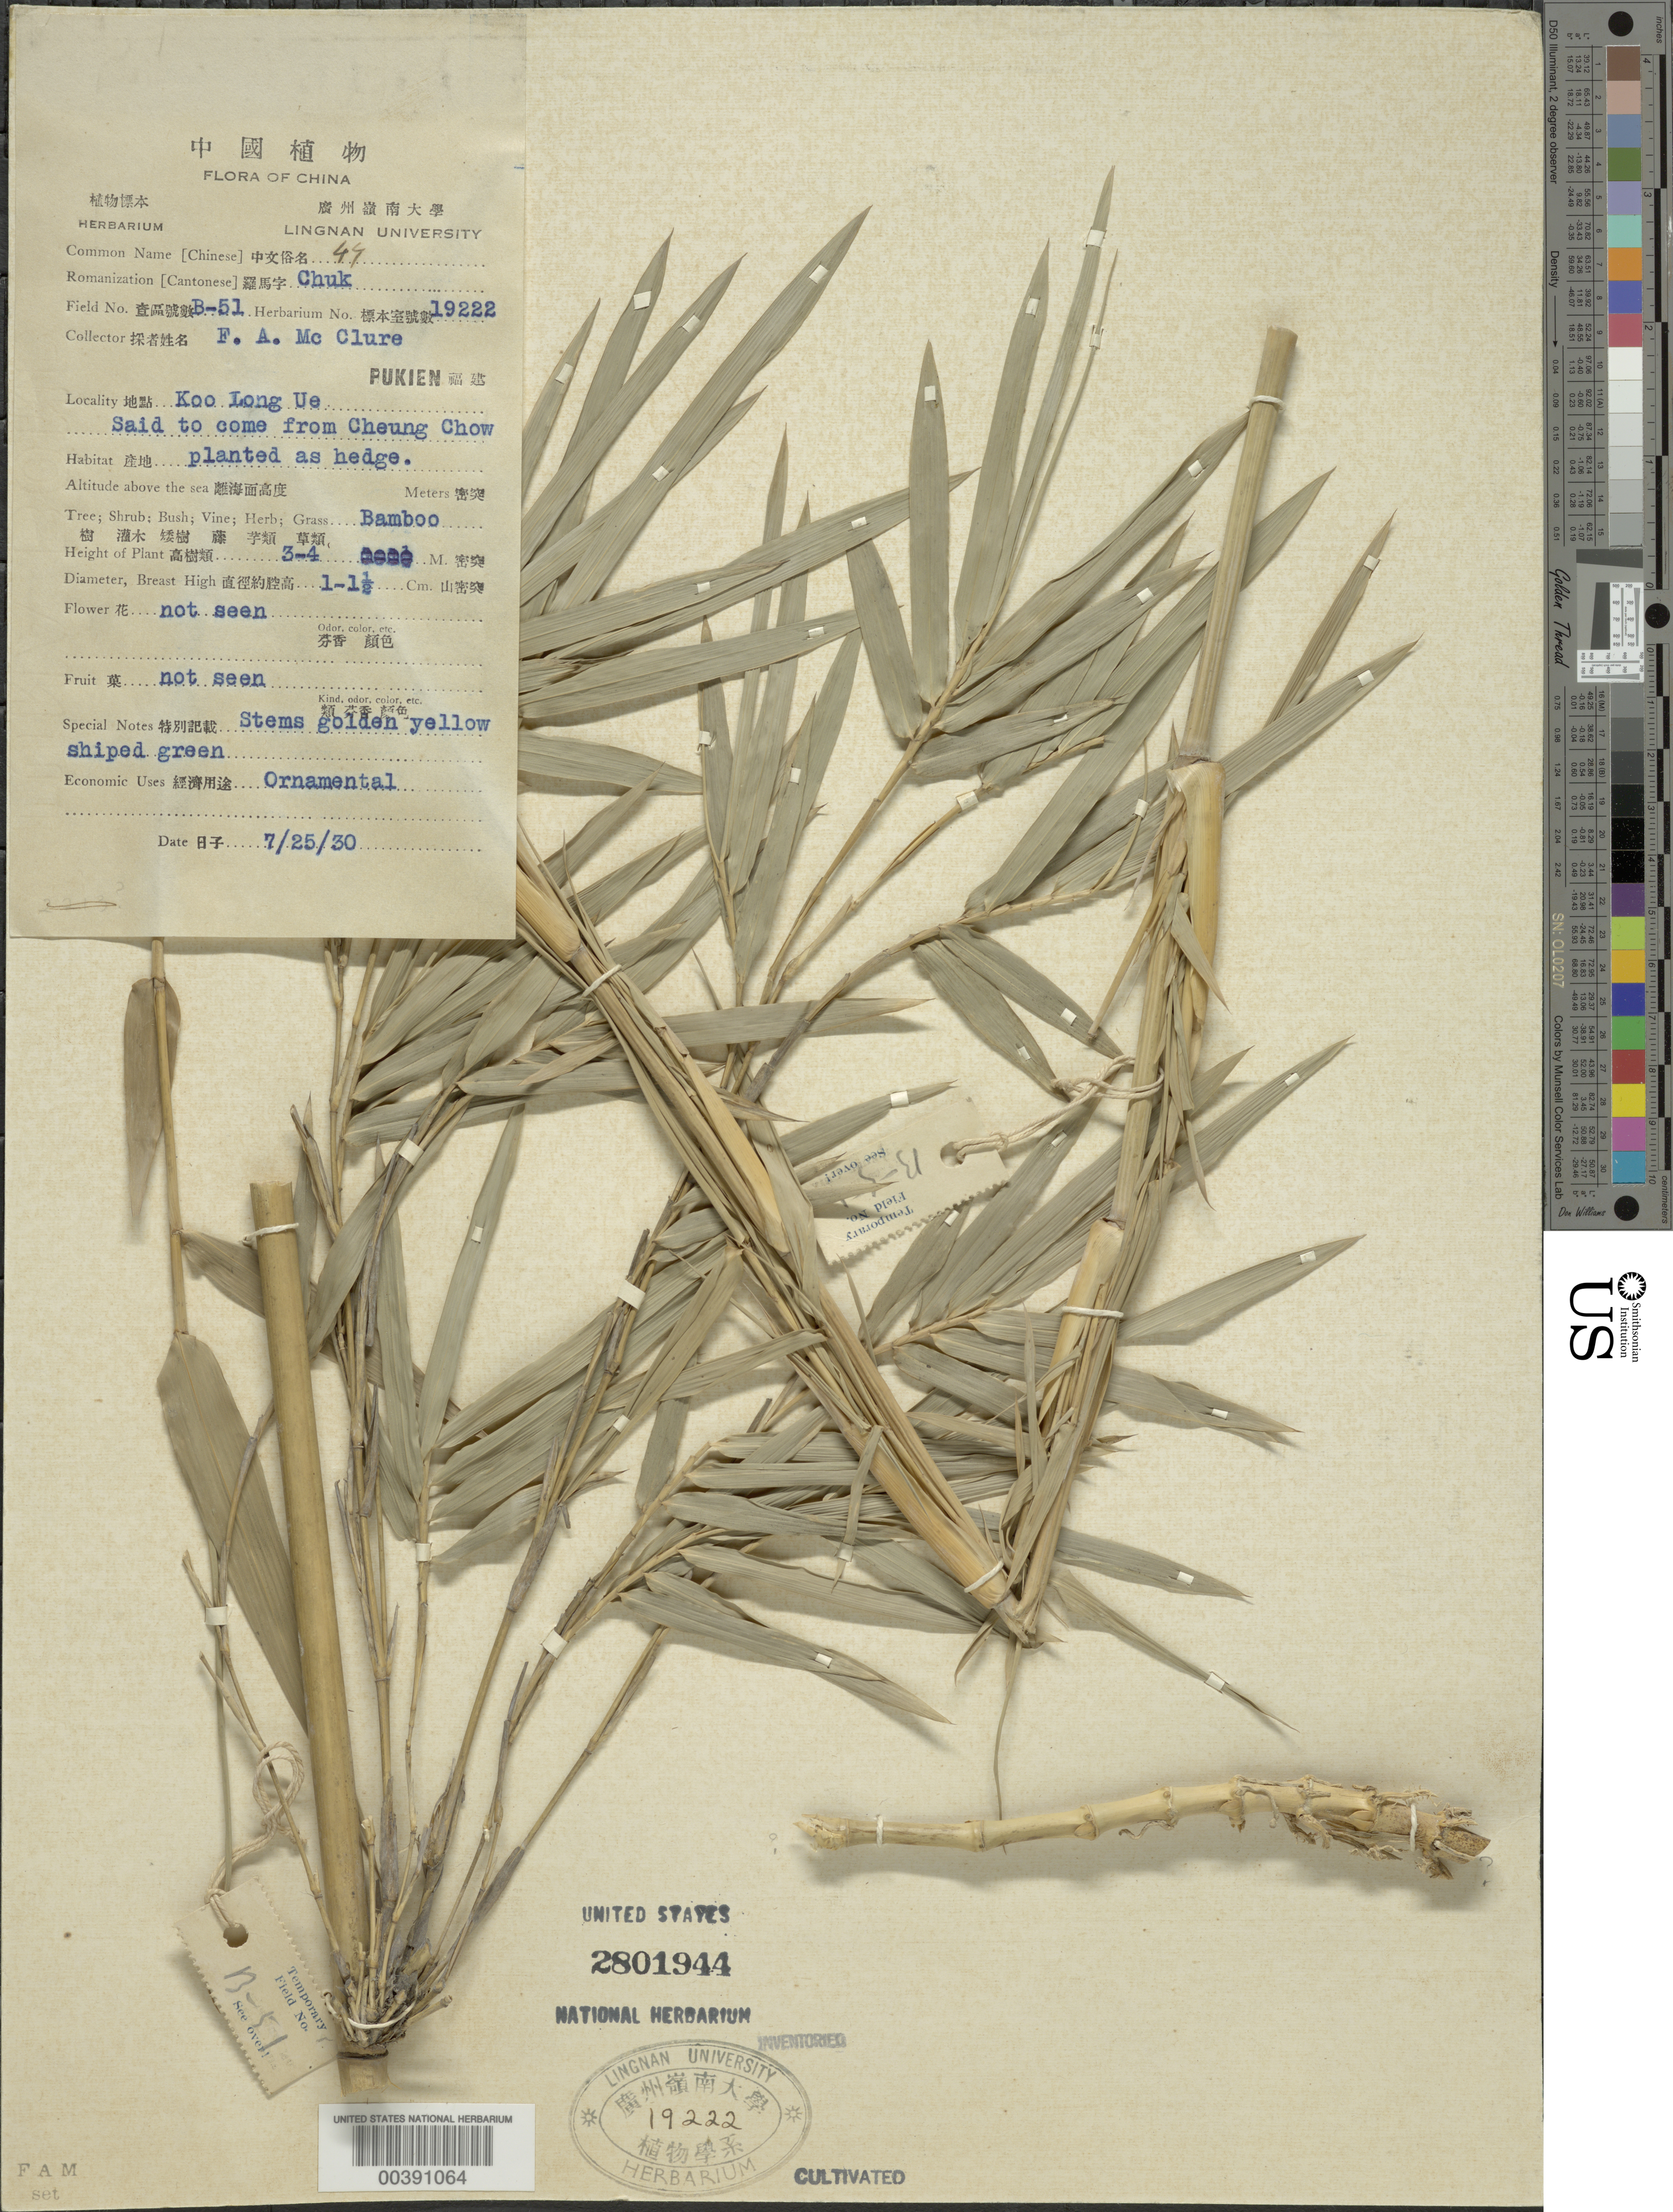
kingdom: Plantae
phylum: Tracheophyta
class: Liliopsida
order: Poales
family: Poaceae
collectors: F. A. McClure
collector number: B-51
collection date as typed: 25 Jul 1930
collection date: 1930-07-25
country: China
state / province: Fujian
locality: Koo long ue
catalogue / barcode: US 2801944